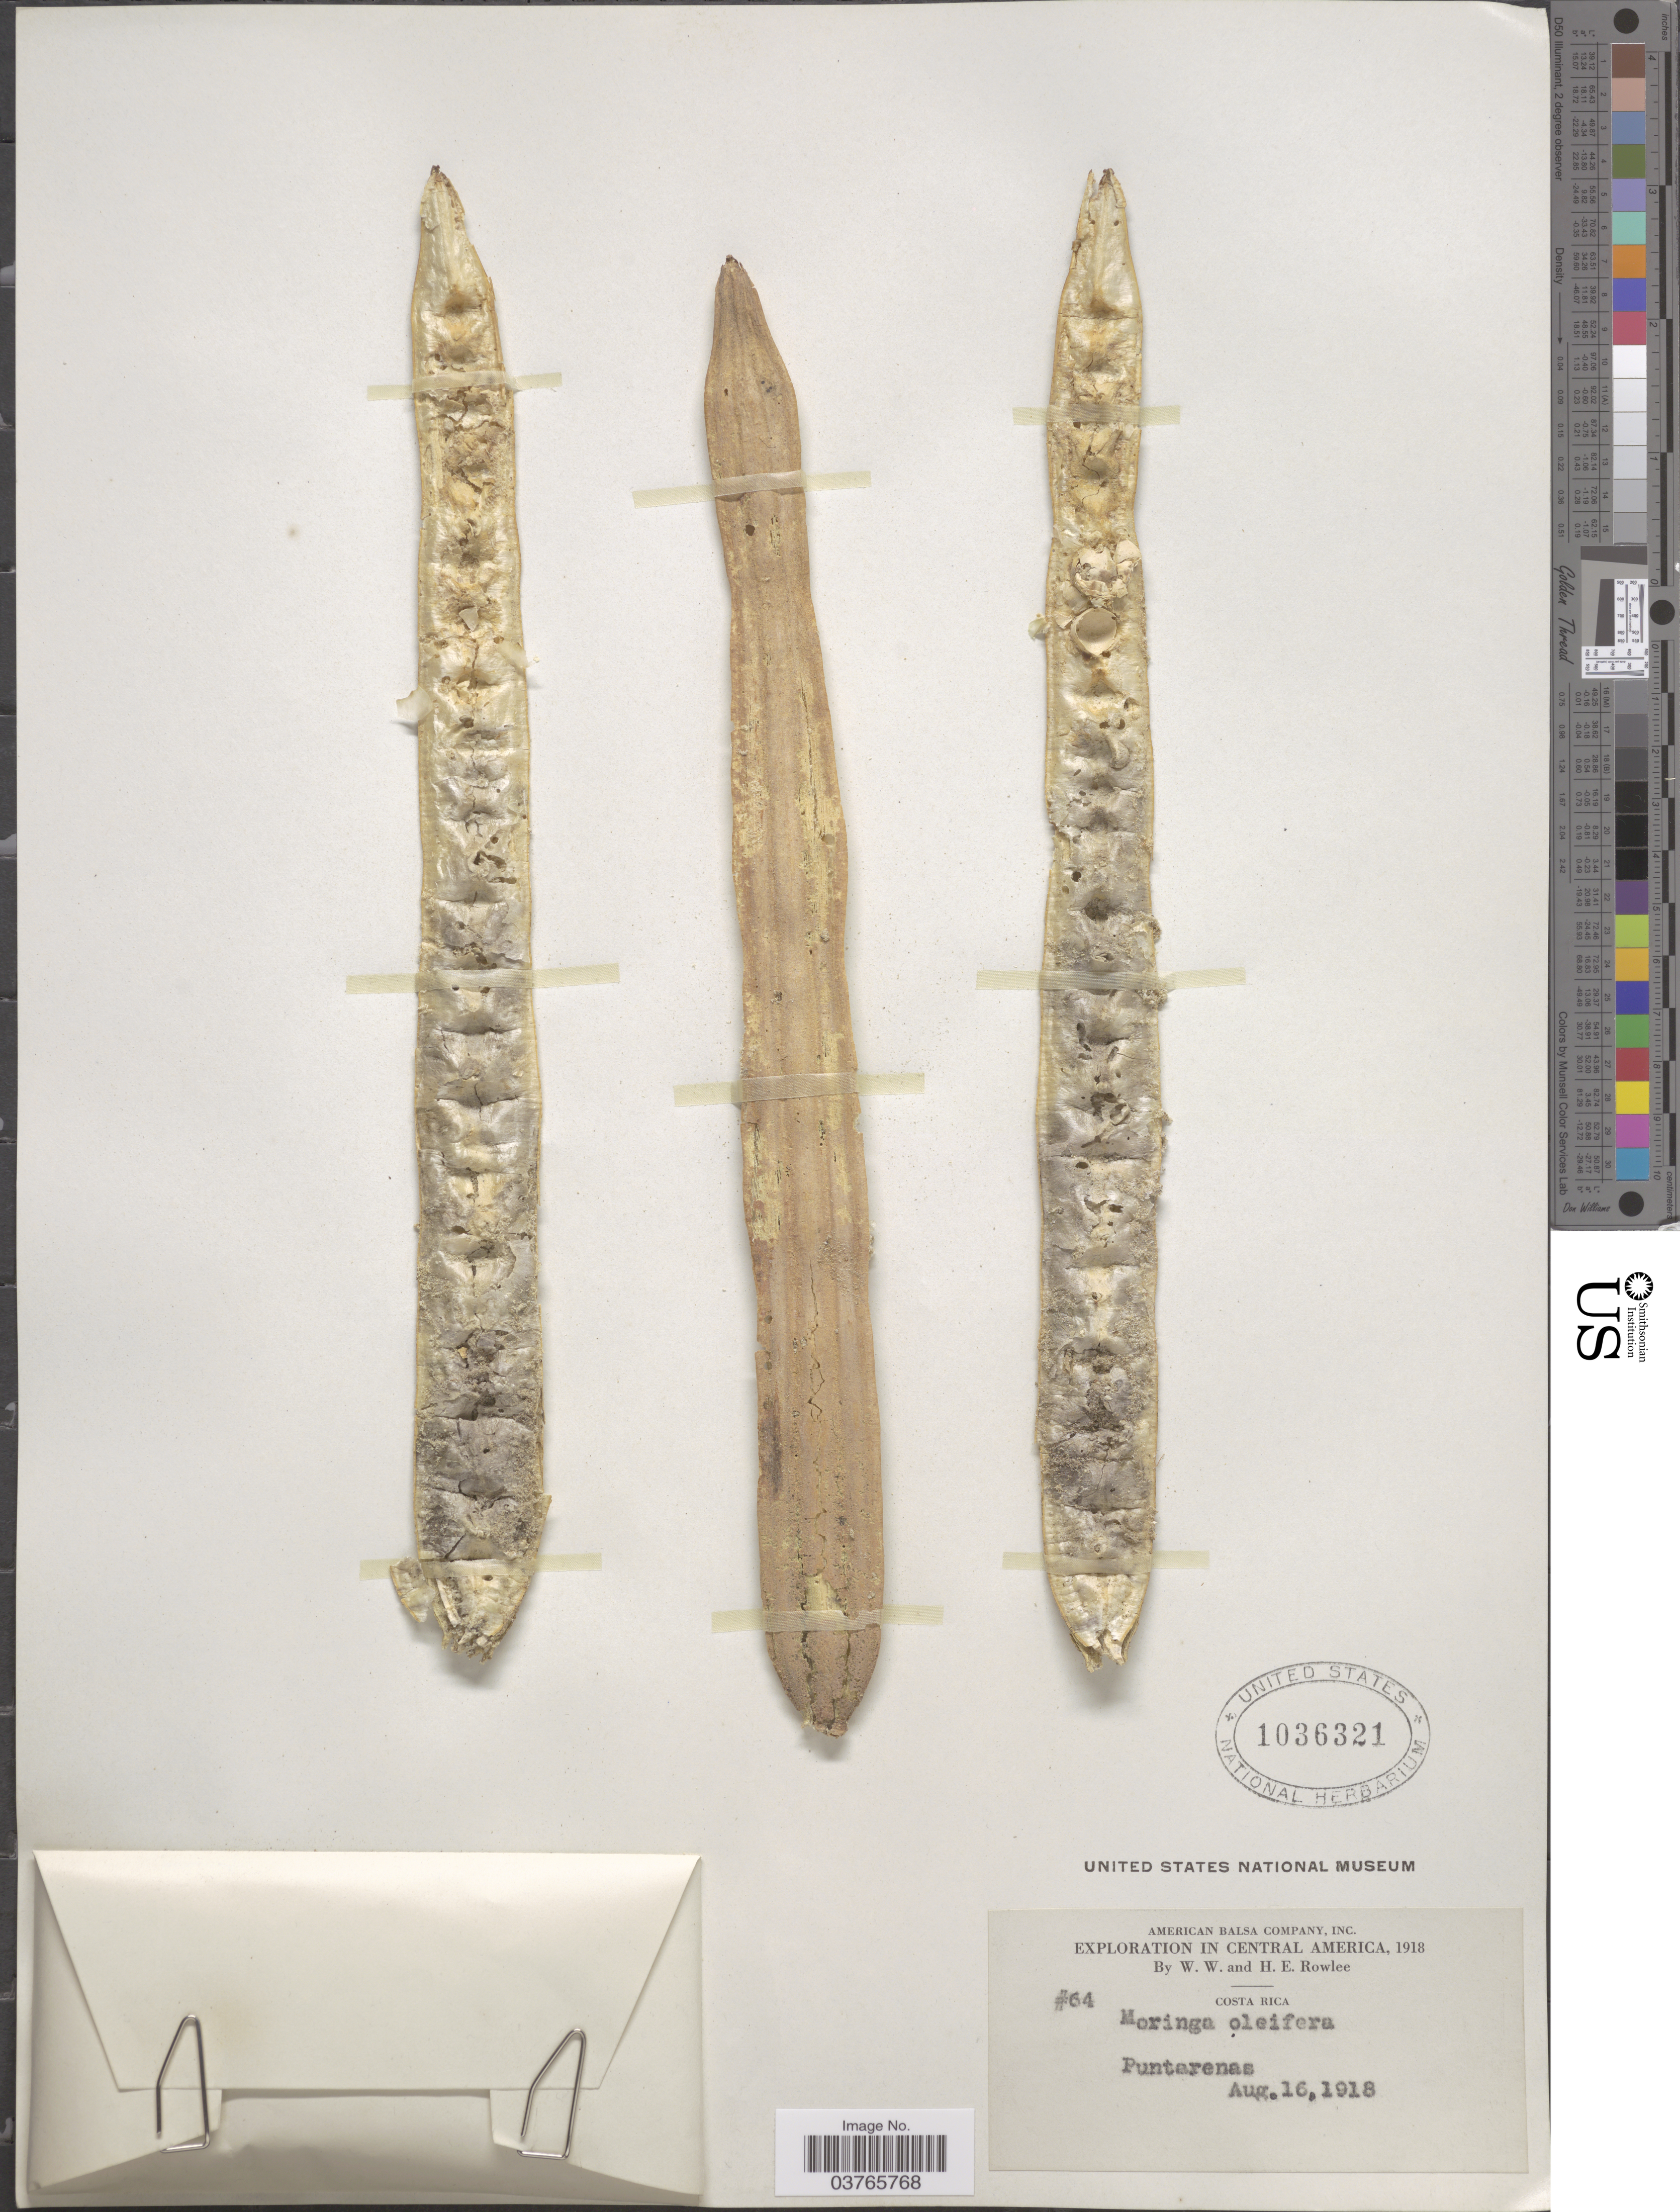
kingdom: Plantae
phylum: Tracheophyta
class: Magnoliopsida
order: Brassicales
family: Moringaceae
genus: Moringa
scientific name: Moringa oleifera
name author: Lam.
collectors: W. W. Rowlee & H. E. Rowlee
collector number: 64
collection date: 1918-08-16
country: Costa Rica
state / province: Puntarenas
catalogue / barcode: US 1036321